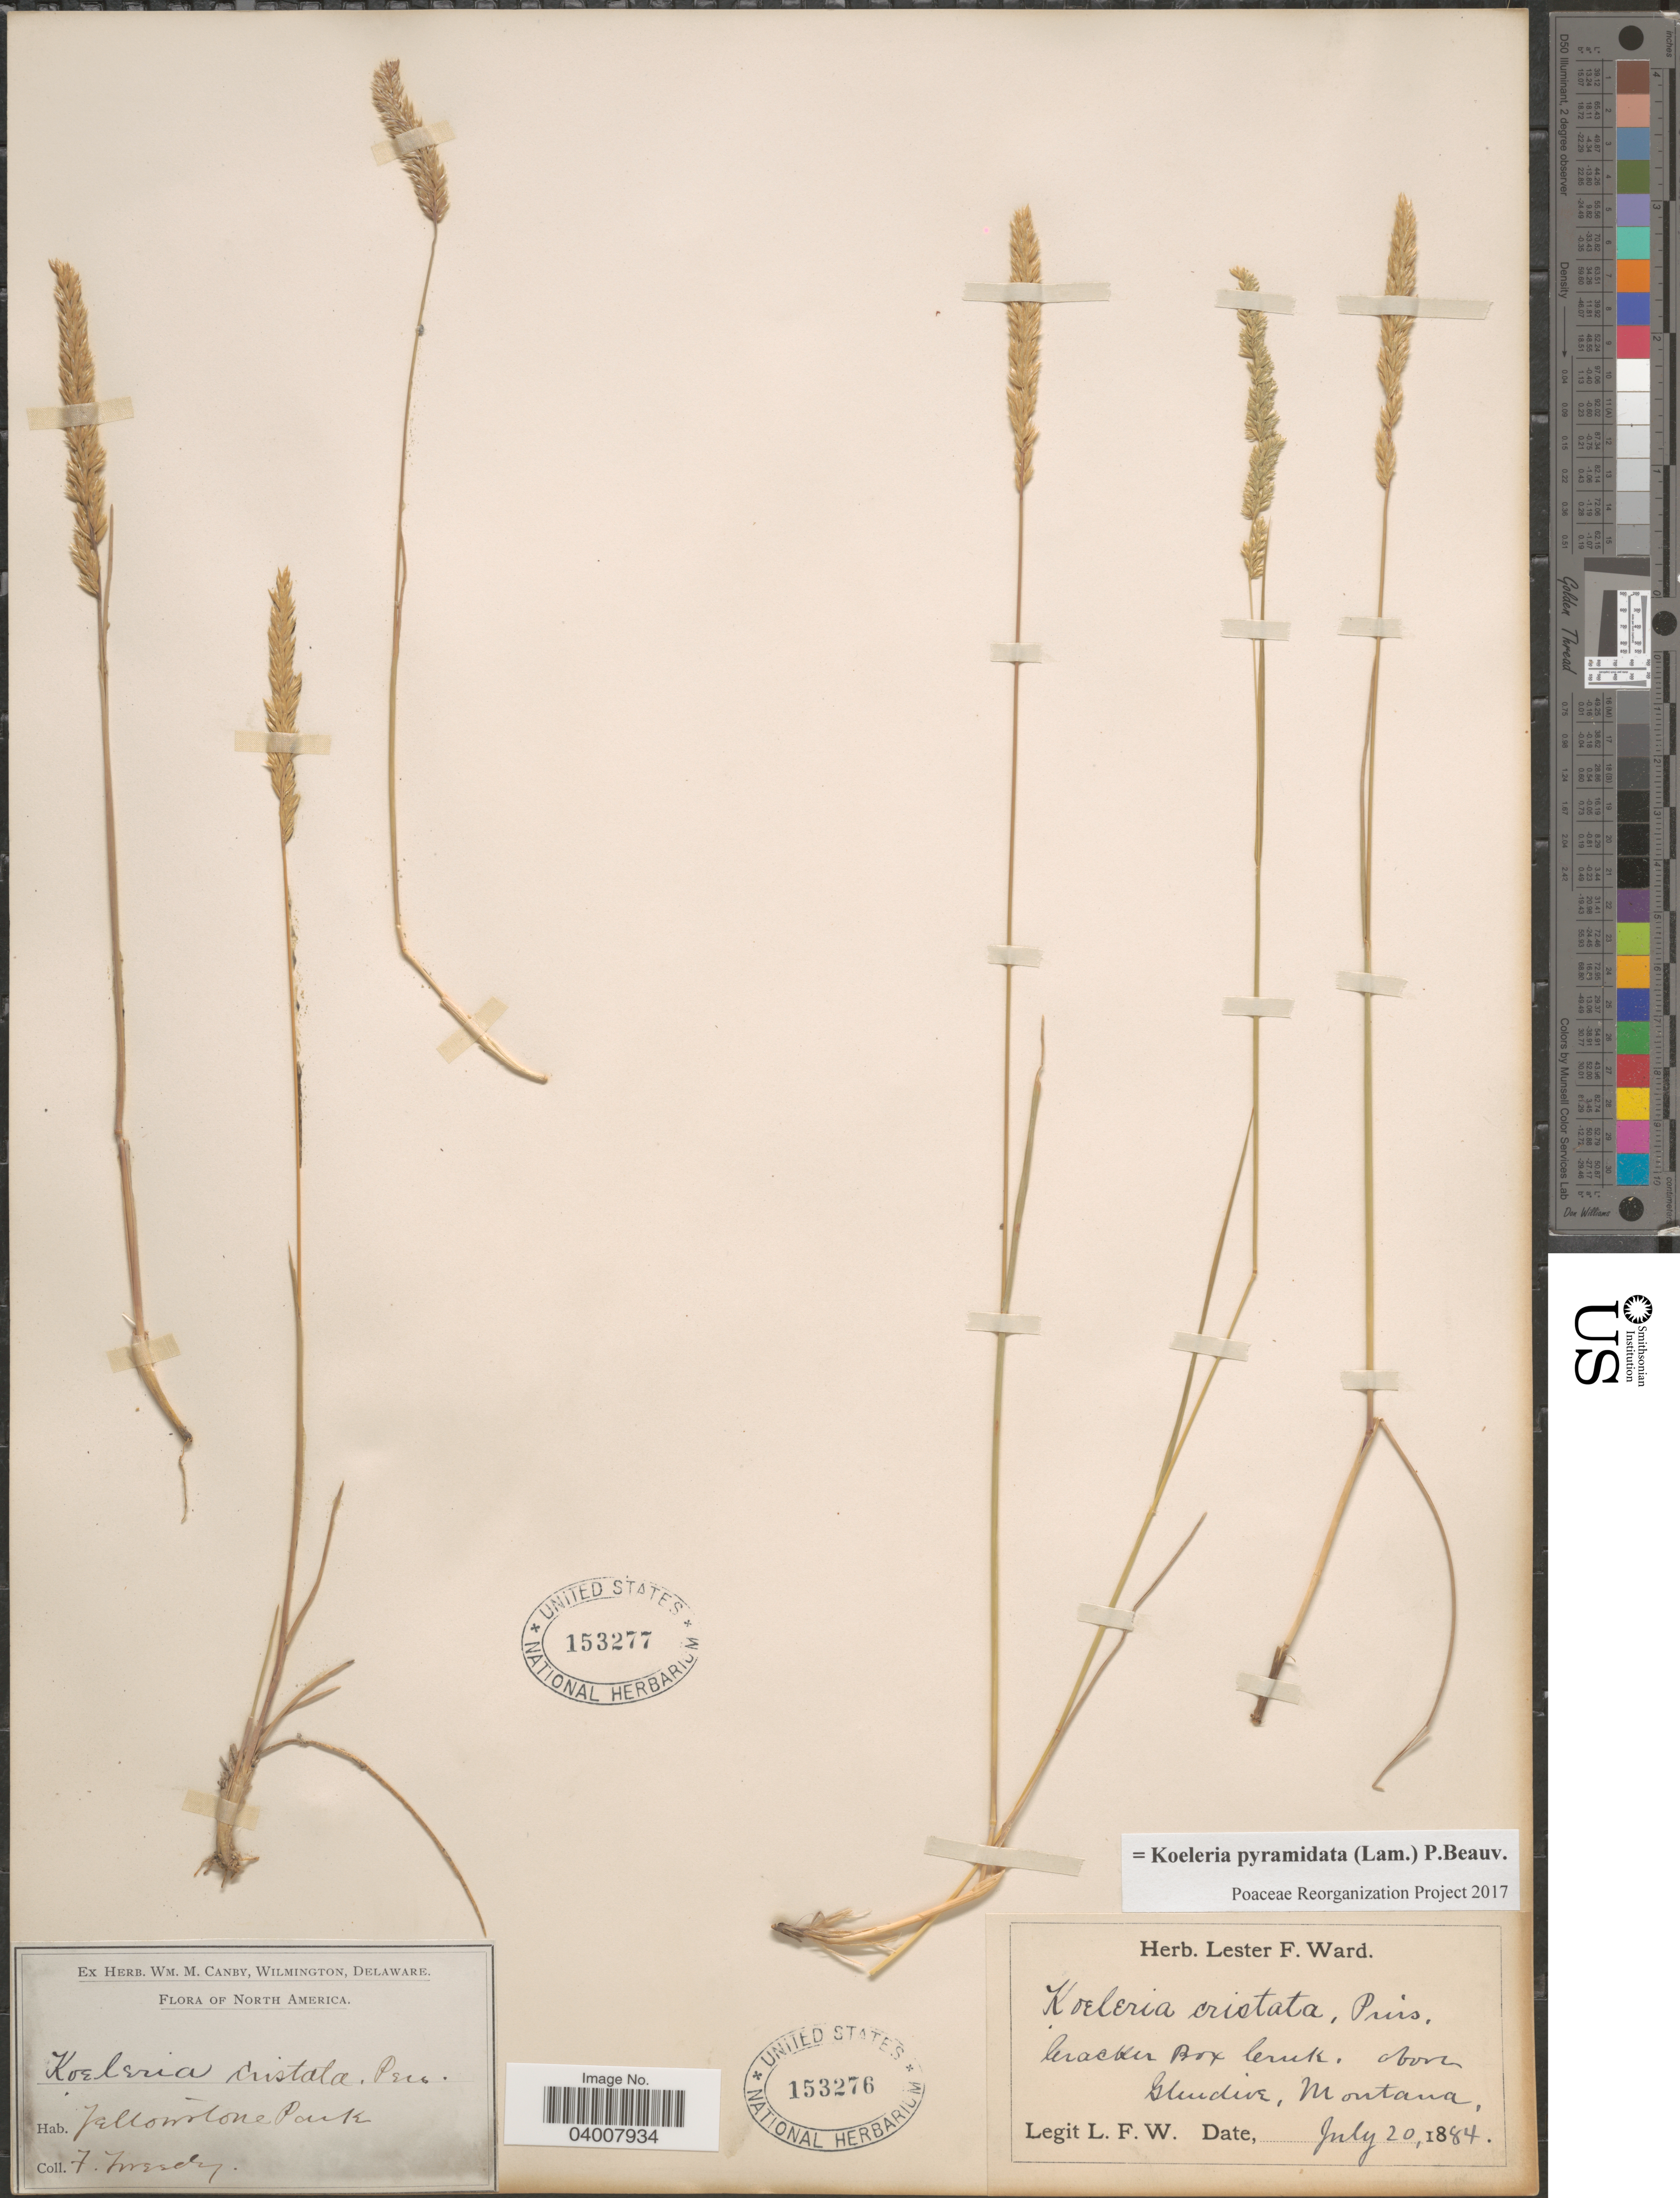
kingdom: Plantae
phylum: Tracheophyta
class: Liliopsida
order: Poales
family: Poaceae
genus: Koeleria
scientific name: Koeleria pyramidata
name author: (Lam.) P. Beauv.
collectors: F. Tweedy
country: United States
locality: Yellowstone Park.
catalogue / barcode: US 153277-2